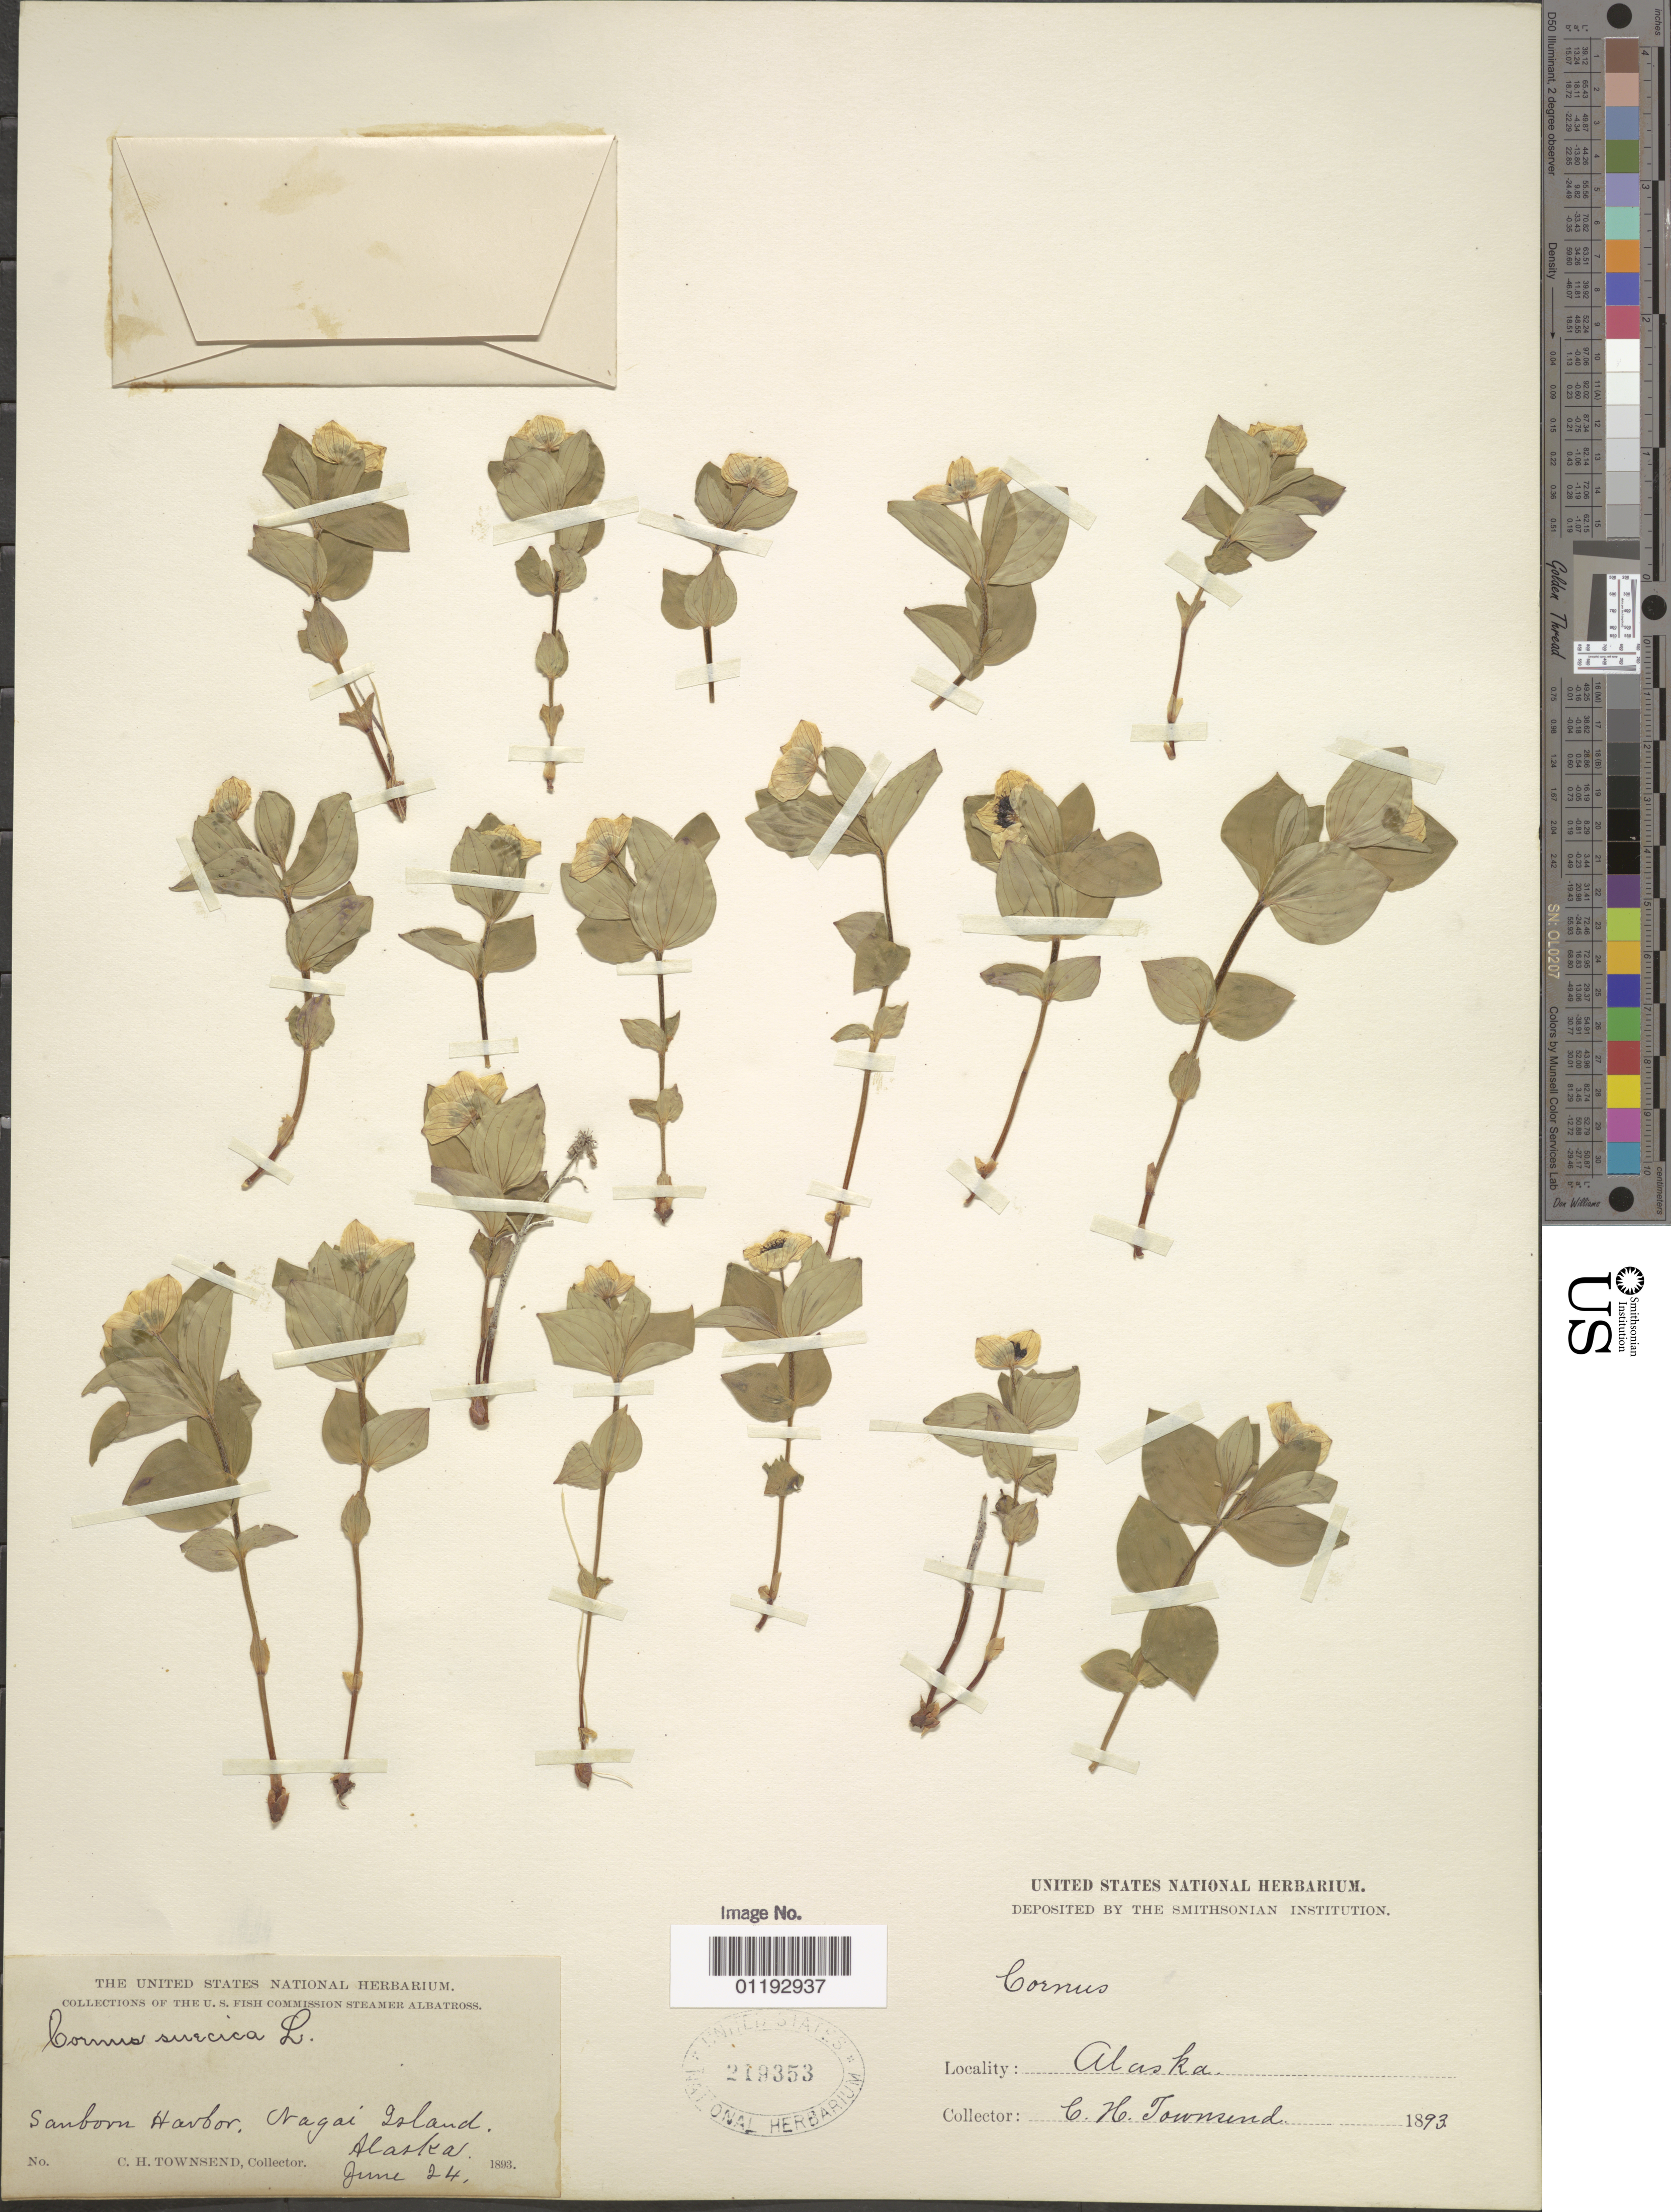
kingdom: Plantae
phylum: Tracheophyta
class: Magnoliopsida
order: Cornales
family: Cornaceae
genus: Cornus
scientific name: Cornus suecica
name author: L.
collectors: C. H. Townsend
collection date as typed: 24 Jun 1893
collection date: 1893-06-24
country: United States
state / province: Alaska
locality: Sanborn Harbor, Nagai Island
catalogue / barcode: US 219353